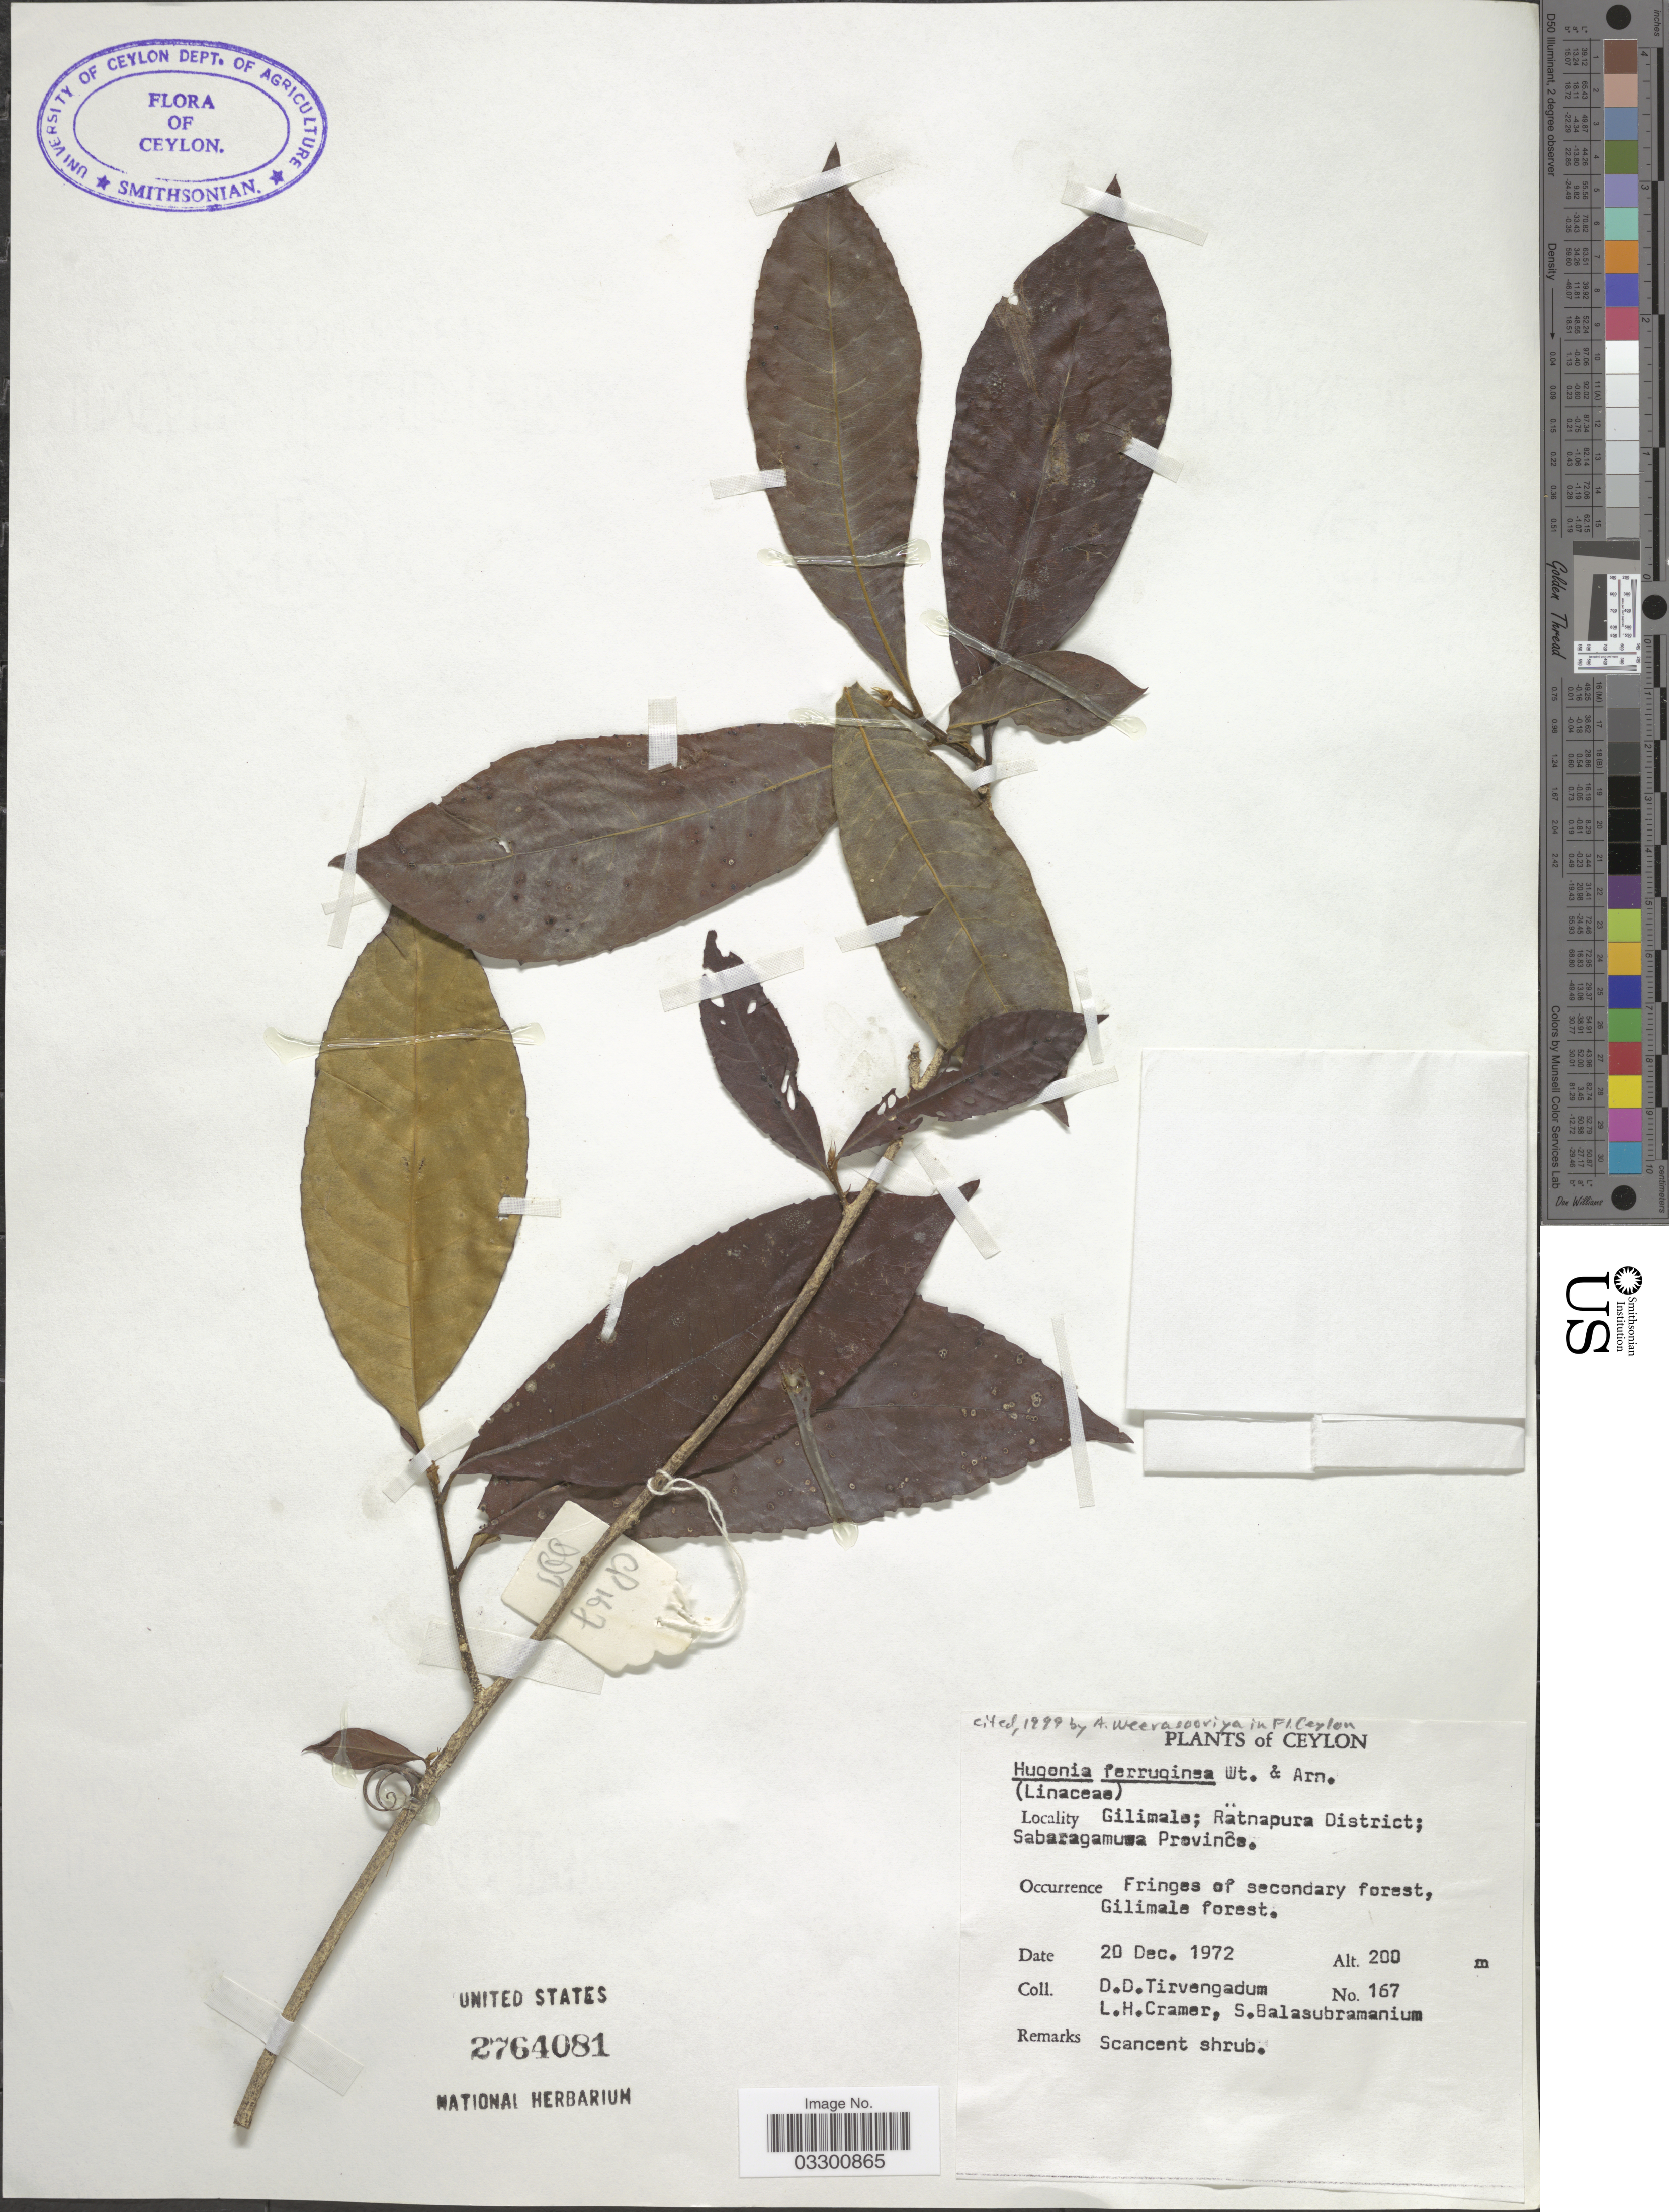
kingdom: Plantae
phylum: Tracheophyta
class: Magnoliopsida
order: Malpighiales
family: Linaceae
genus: Hugonia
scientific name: Hugonia ferruginea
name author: Wight & Arn.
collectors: D. Tirvengadum, L. H. Cramer & S. Balasubramanium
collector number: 167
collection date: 1972-12-20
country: Sri Lanka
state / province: Sabaragamuwa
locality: Ceylon, Gilimale; Ratnapura District; Sabaragamuwa Province. Gilimale forest.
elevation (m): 200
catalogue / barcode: US 2764081